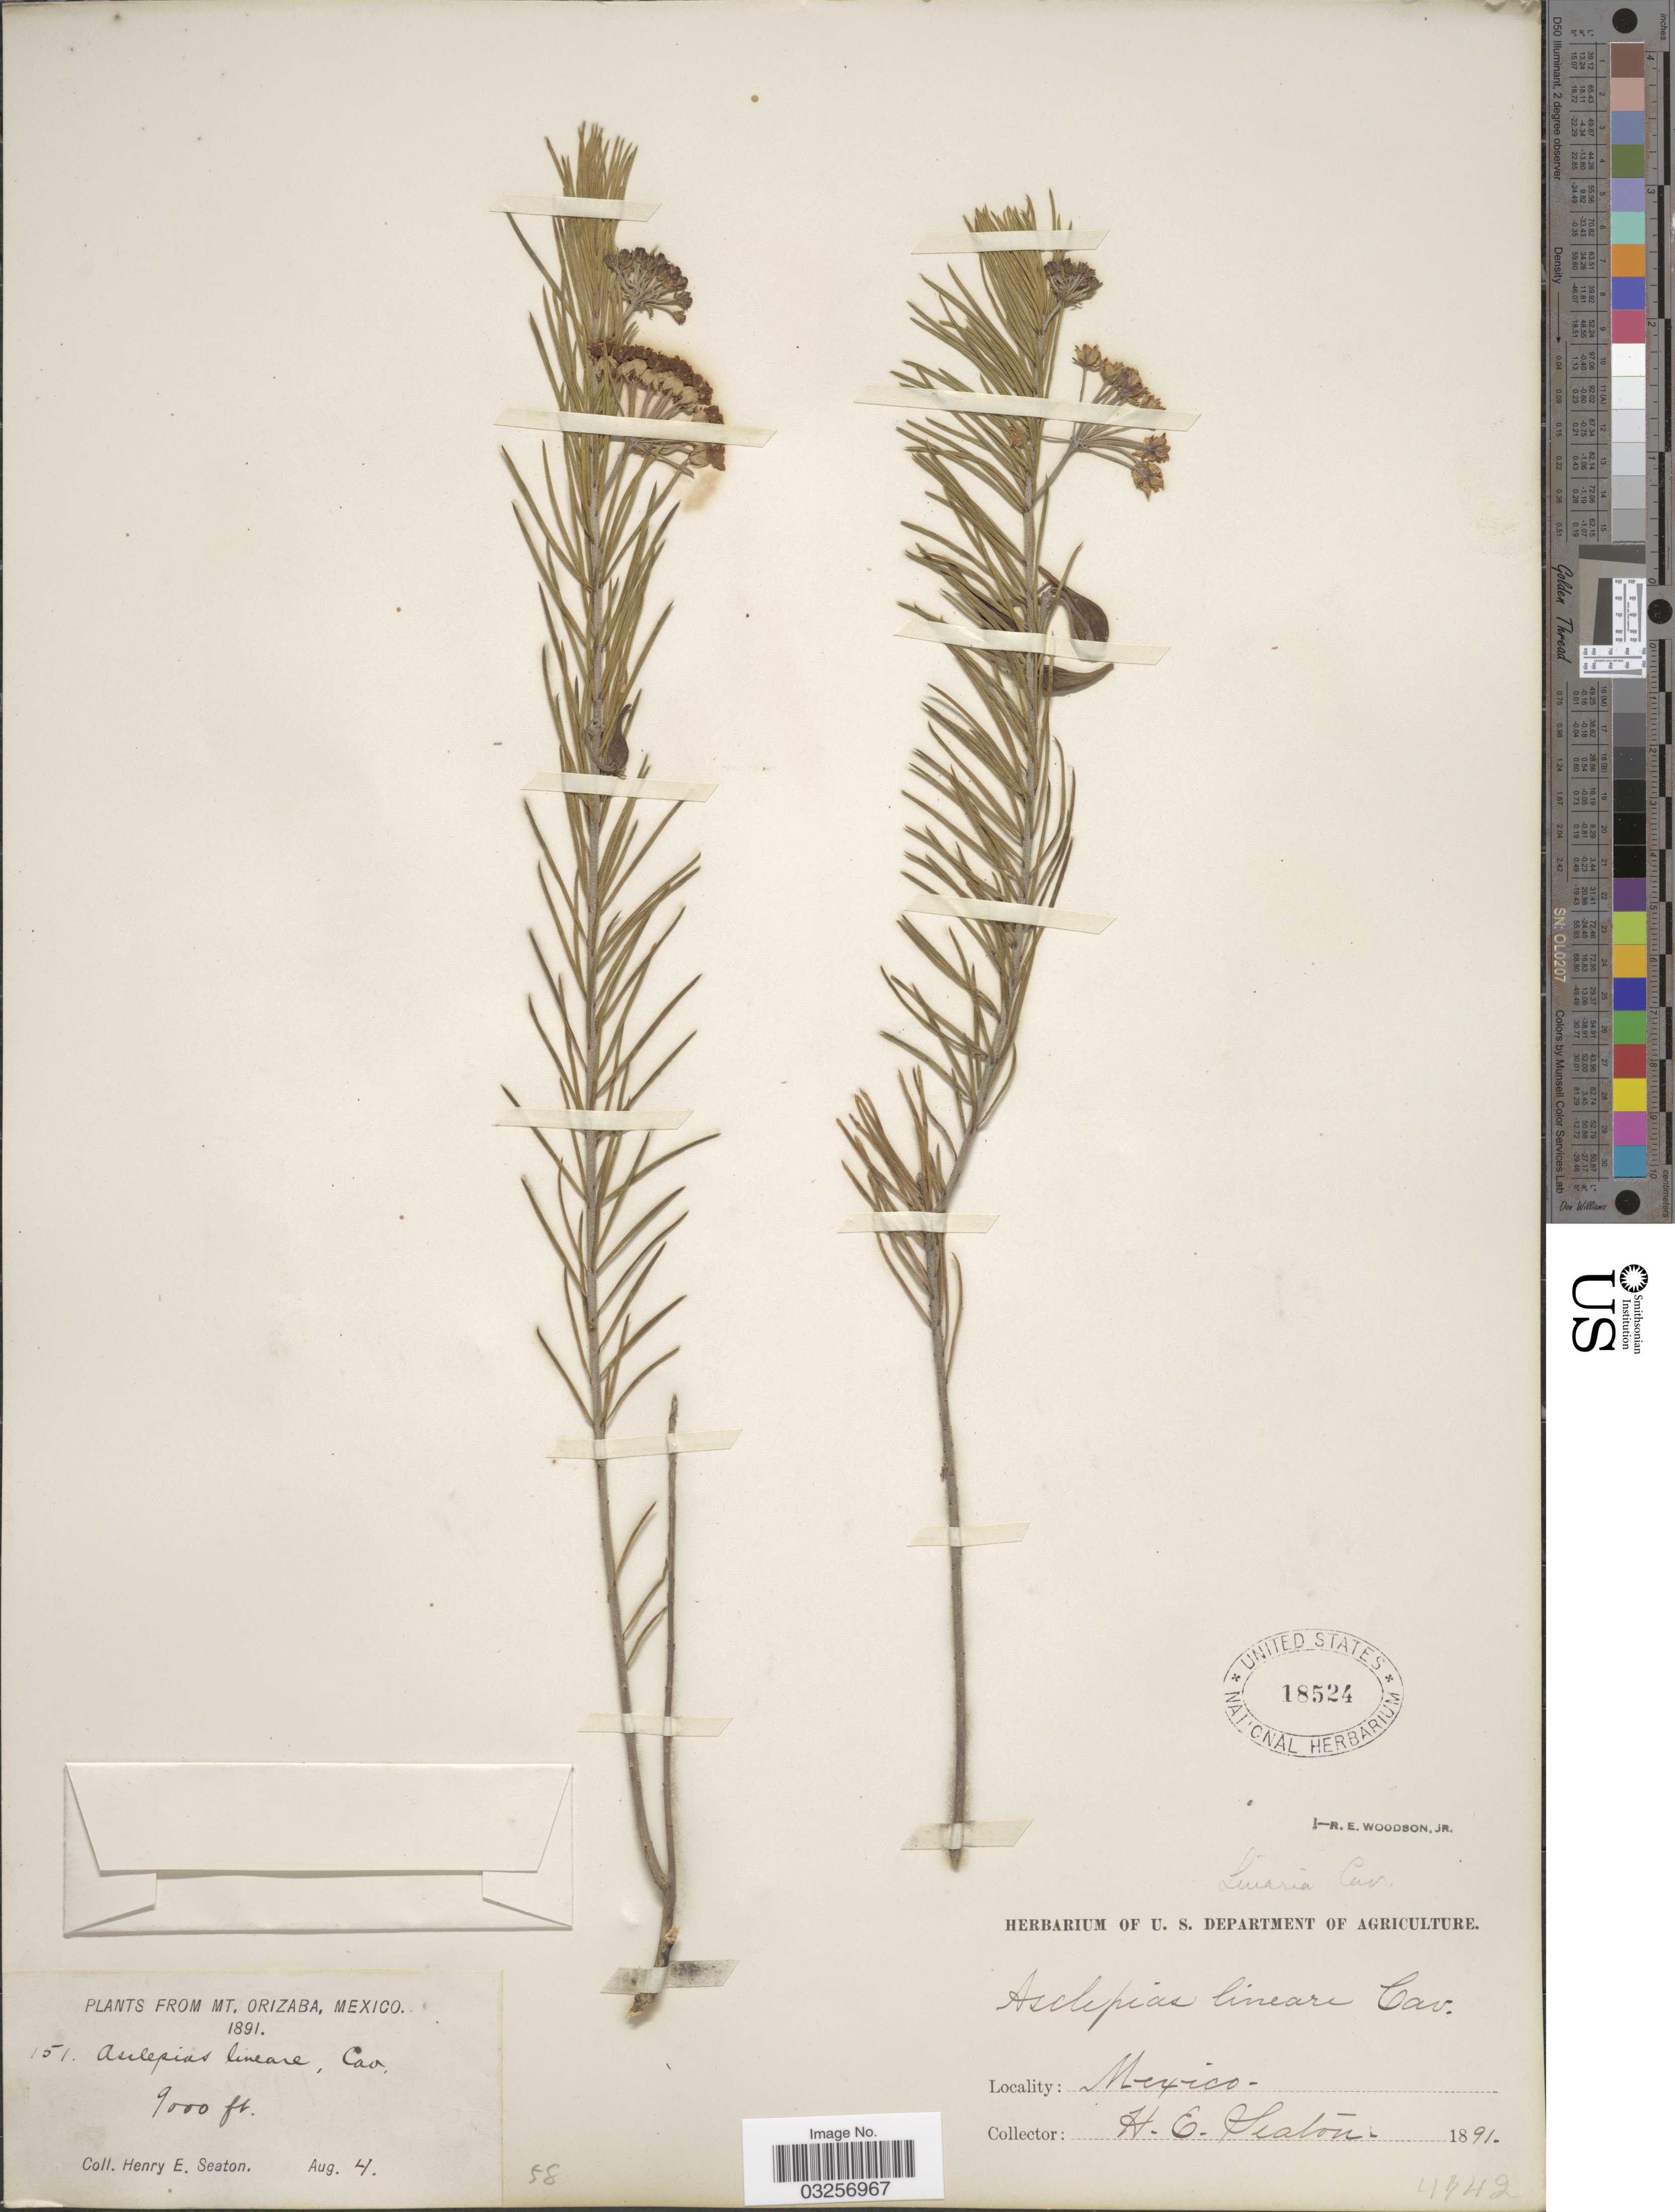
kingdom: Plantae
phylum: Tracheophyta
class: Magnoliopsida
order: Gentianales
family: Apocynaceae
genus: Asclepias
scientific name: Asclepias linaria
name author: Cav.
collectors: H. E. Seaton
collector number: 151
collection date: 1891-08-04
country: Mexico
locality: Mt. Orizaba.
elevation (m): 2743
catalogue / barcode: US 18524